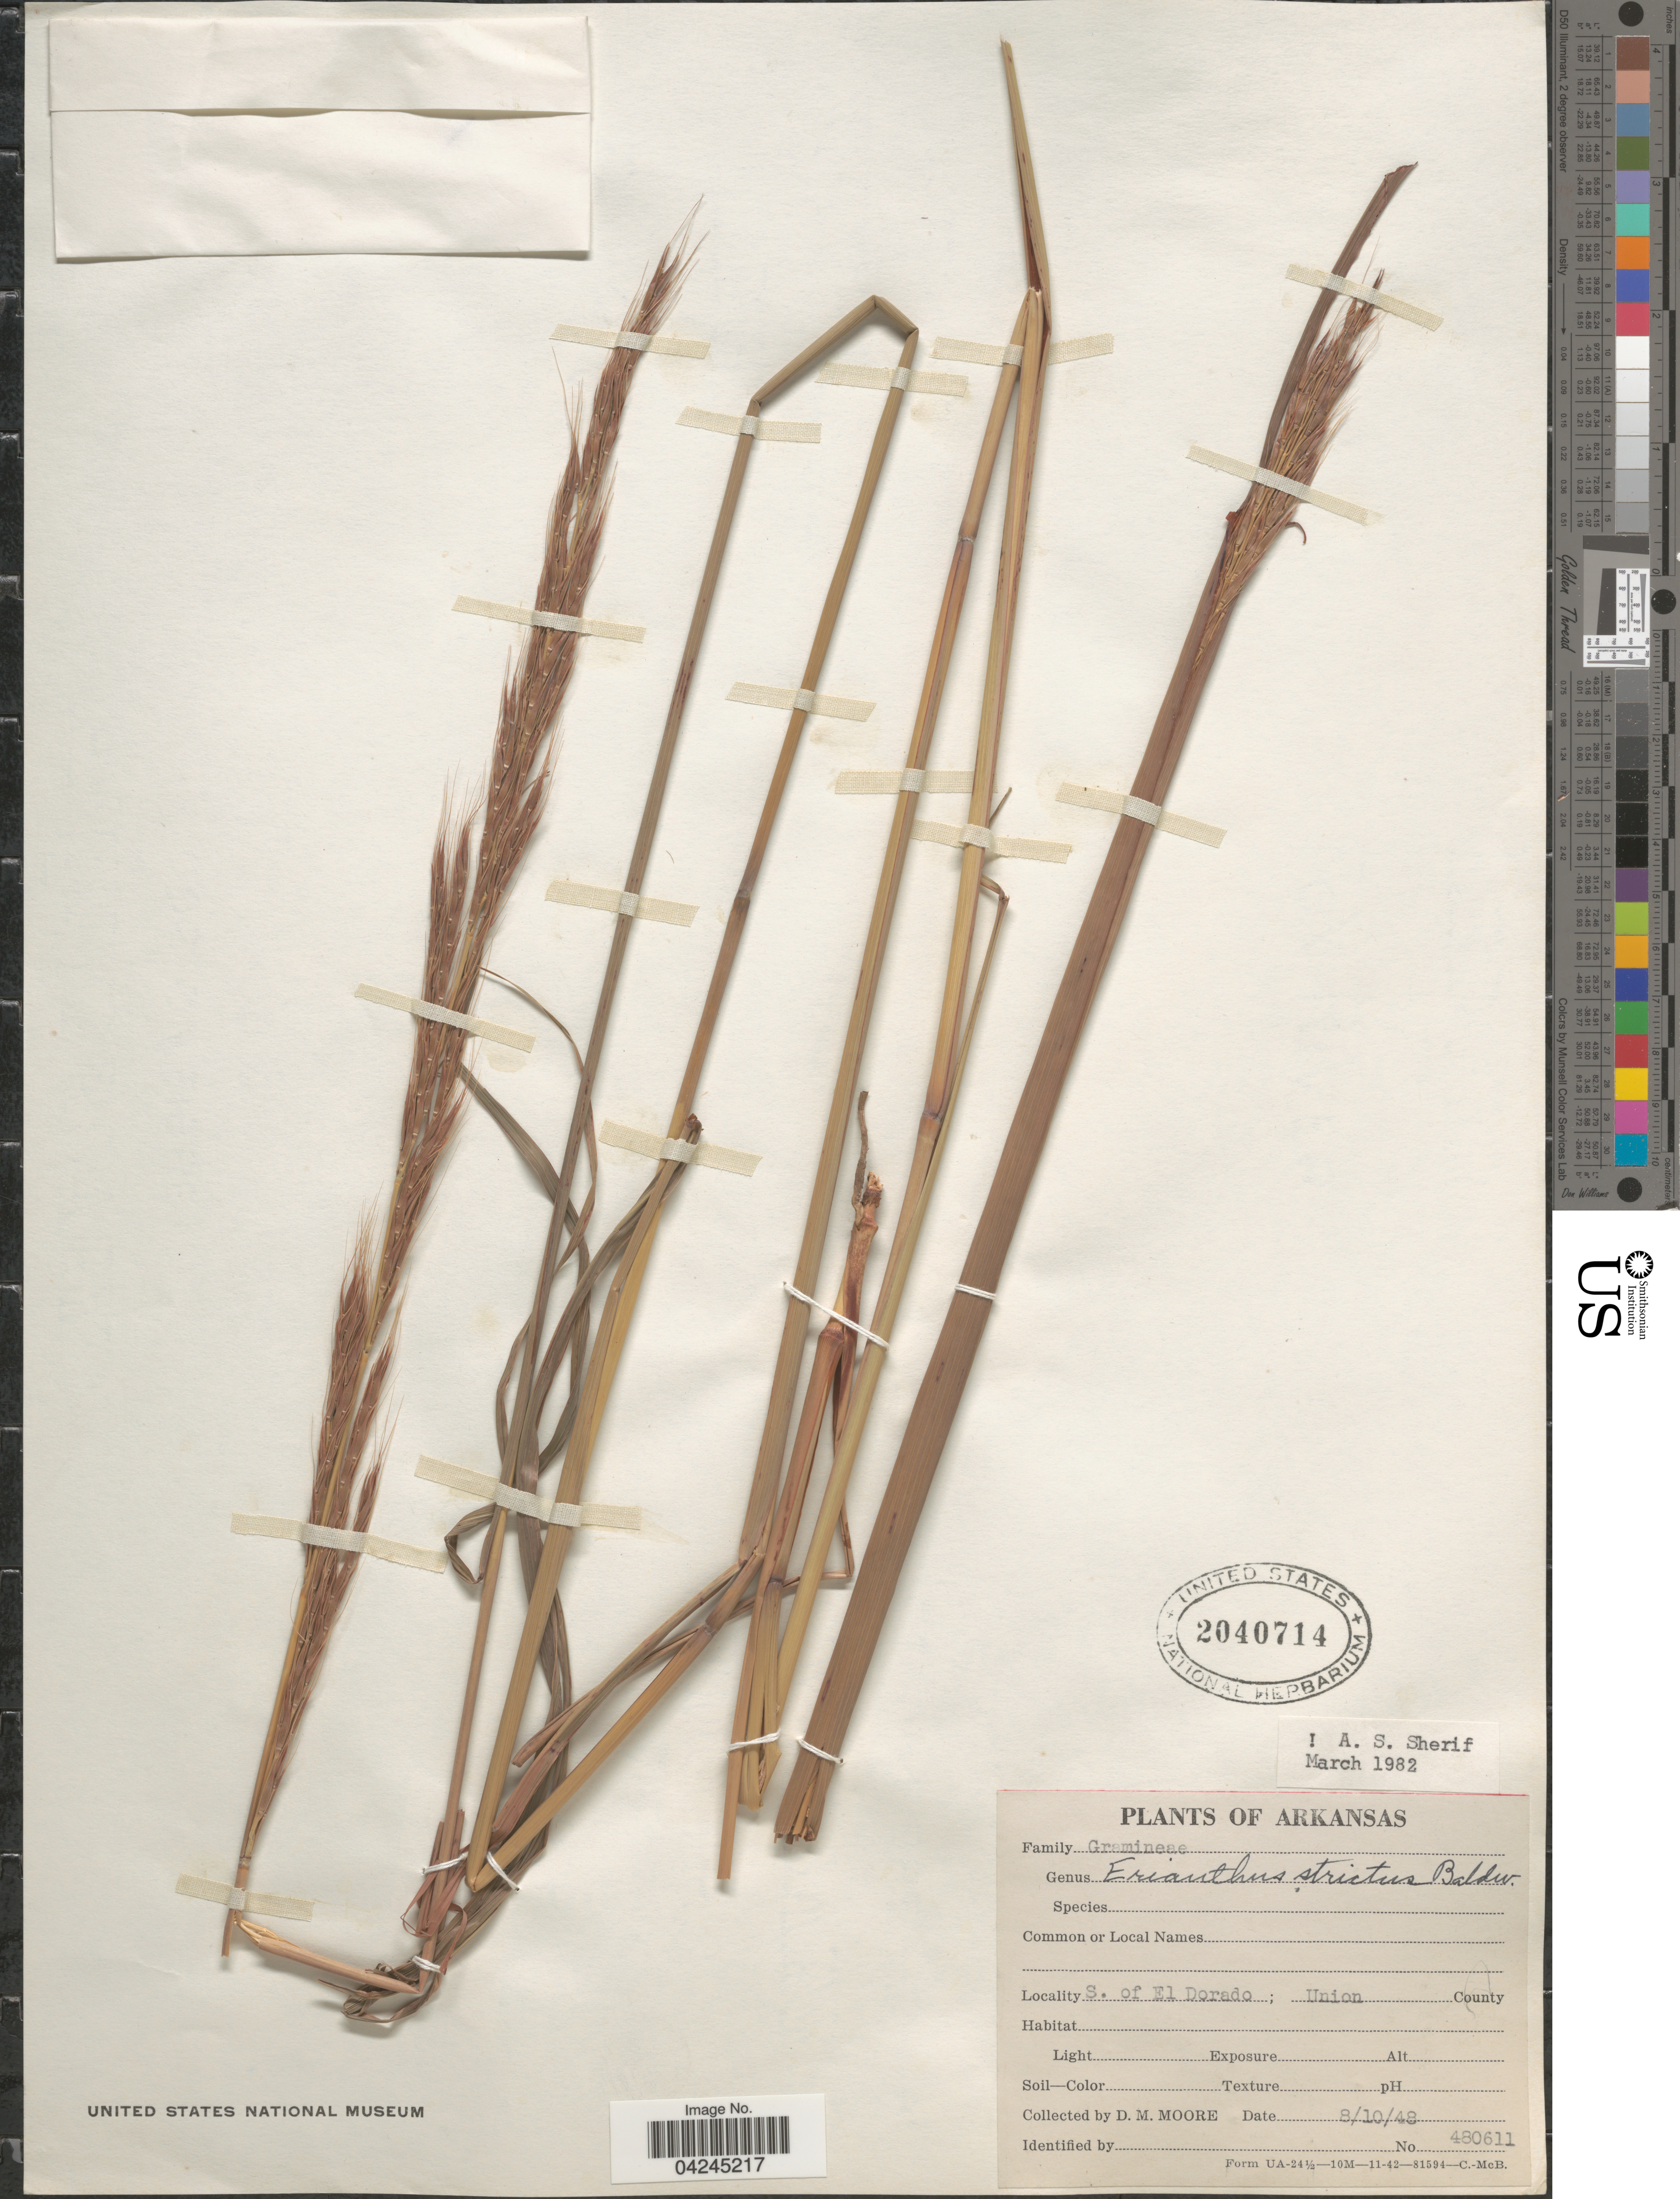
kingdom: Plantae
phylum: Tracheophyta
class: Liliopsida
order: Poales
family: Poaceae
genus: Erianthus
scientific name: Erianthus strictus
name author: Baldwin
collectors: D. Moore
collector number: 480611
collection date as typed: Transcribed d/m/y: 10/8/48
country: United States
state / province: Arkansas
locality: S. of El Dorado; Union County.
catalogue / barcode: US 2040714